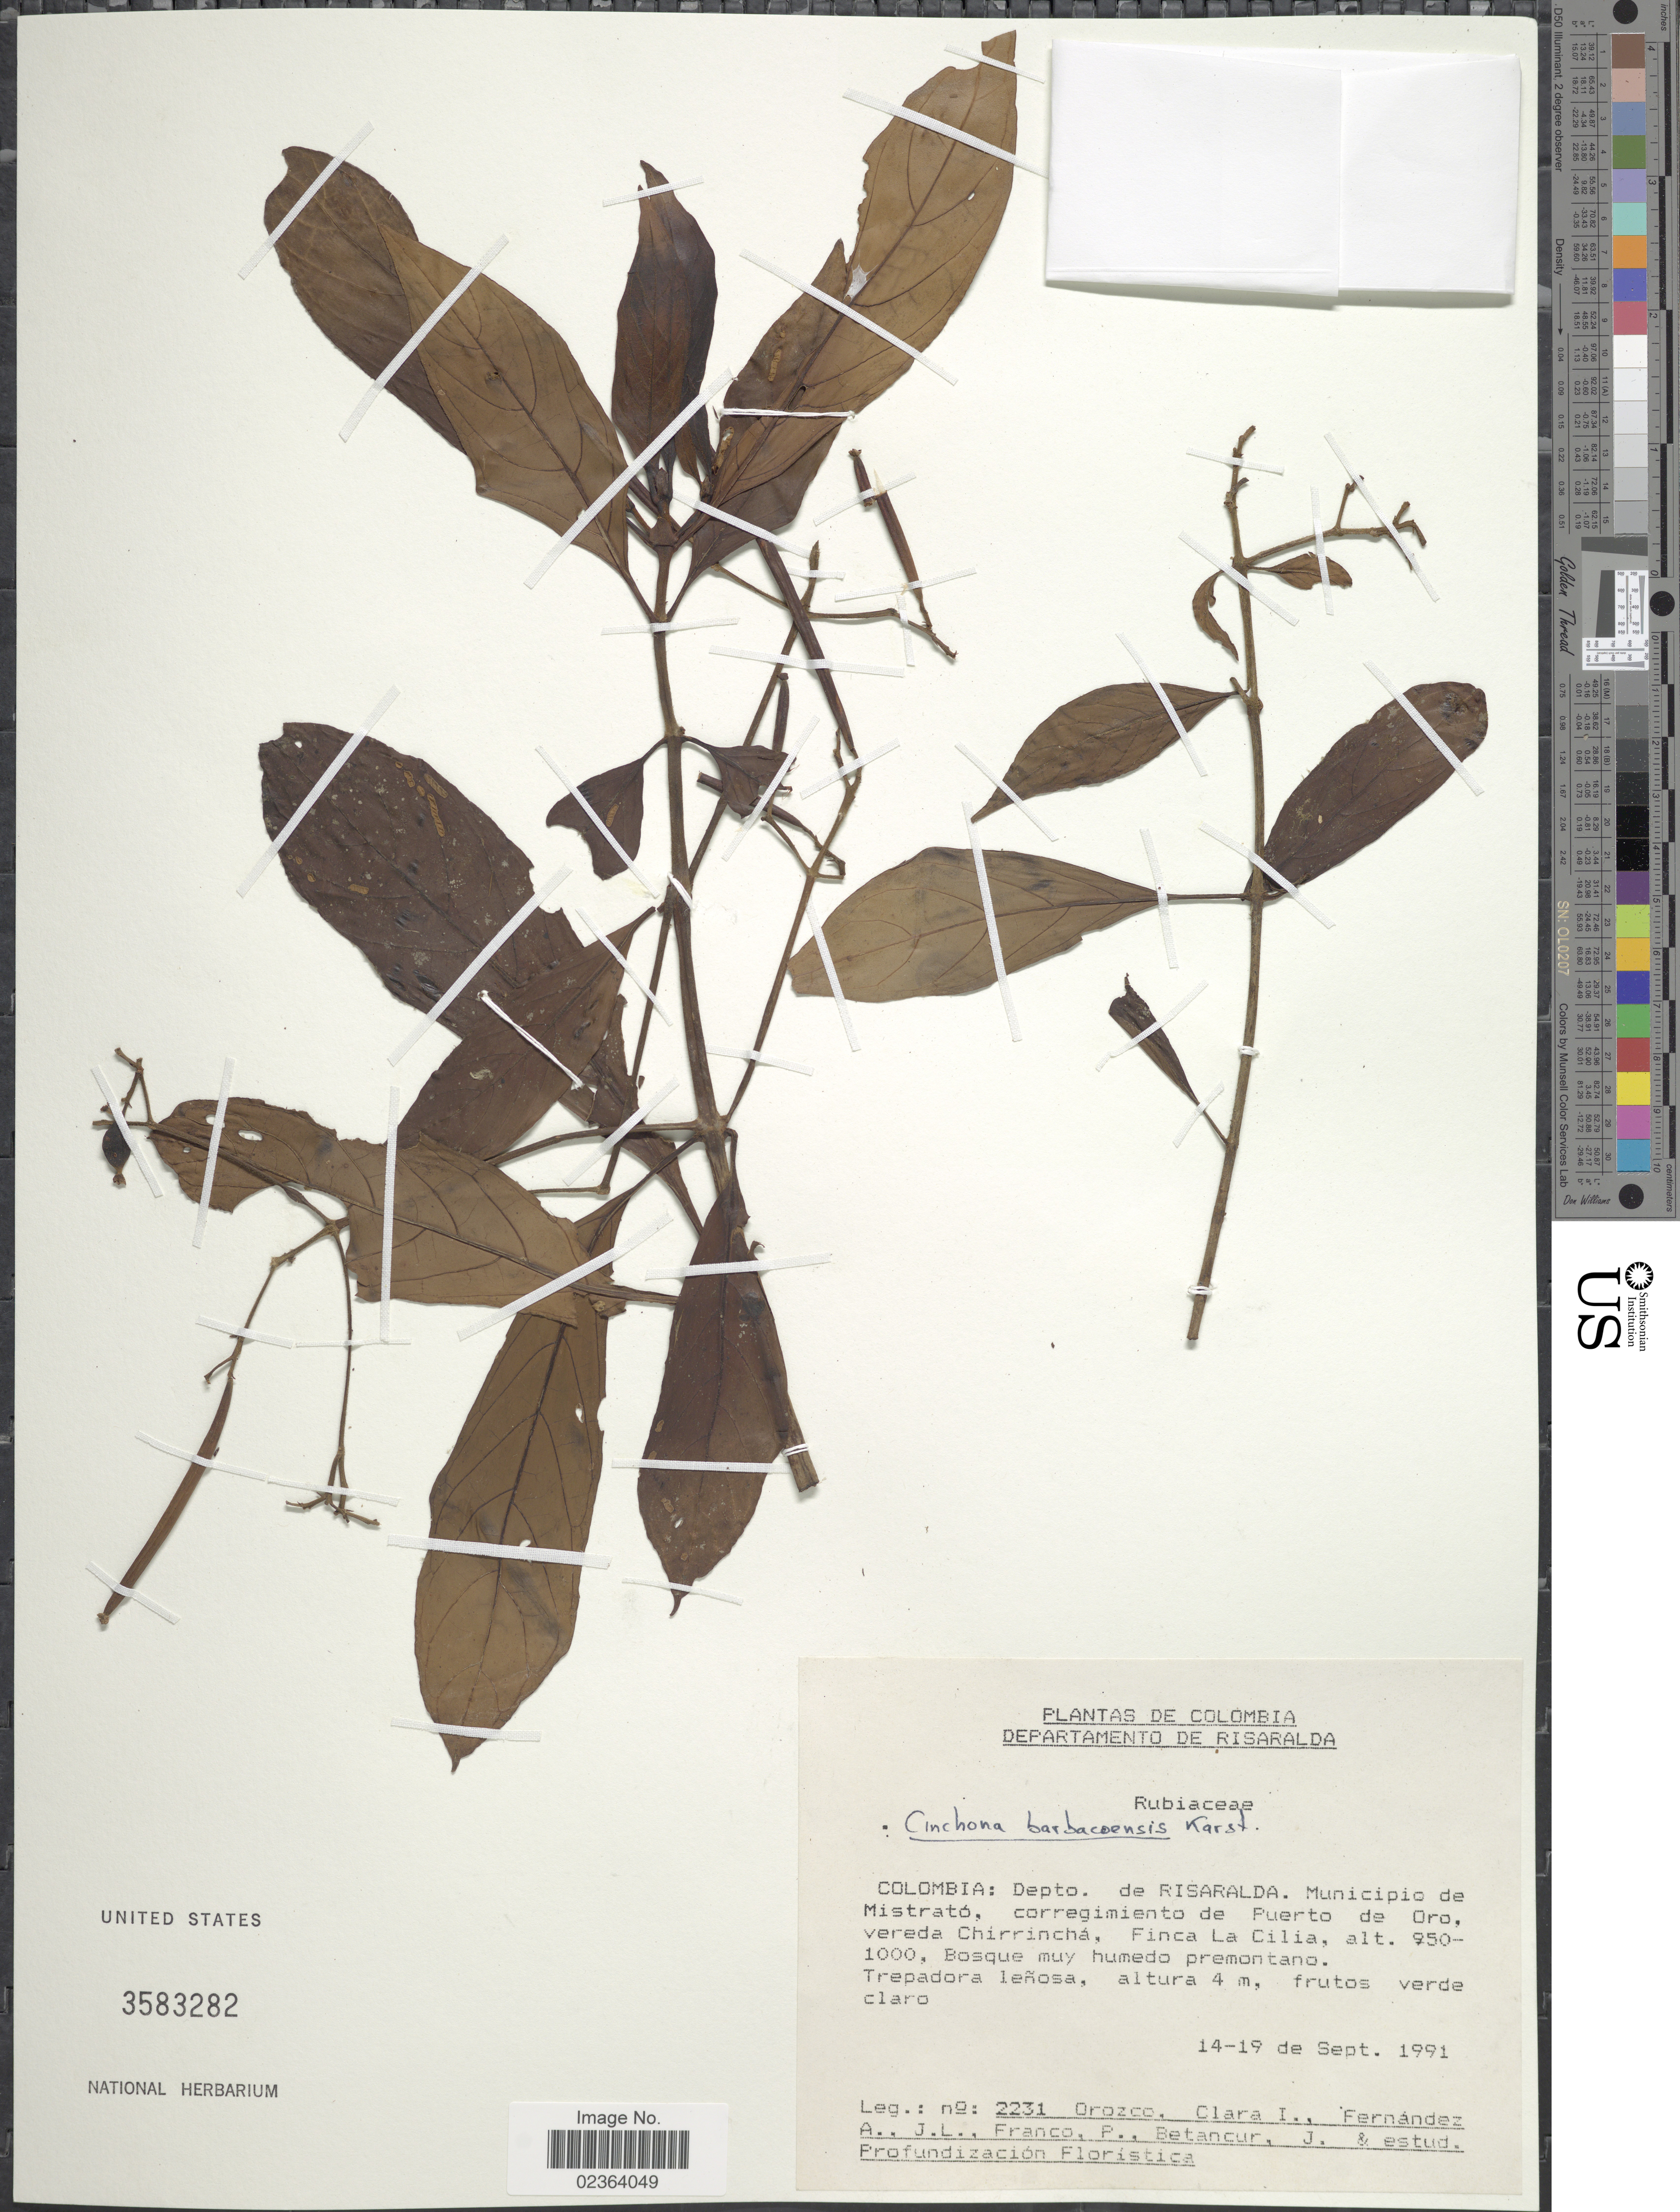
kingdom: Plantae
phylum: Tracheophyta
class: Magnoliopsida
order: Gentianales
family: Rubiaceae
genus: Cinchona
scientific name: Cinchona barbacoensis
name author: L.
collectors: C. I. Orozco, A. J. Fernández, P. Franco, J. Betancur & Estudiantes de Profundizacion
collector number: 2231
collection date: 1991-09-14/1991-09-19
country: Colombia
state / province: Risaralda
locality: Colombia: Depto. de Risaralda, municipio de Mistrato, corregimiento de Puerto de Oro, vereda Chirrincha, Finca La Cilia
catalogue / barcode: US 3583282